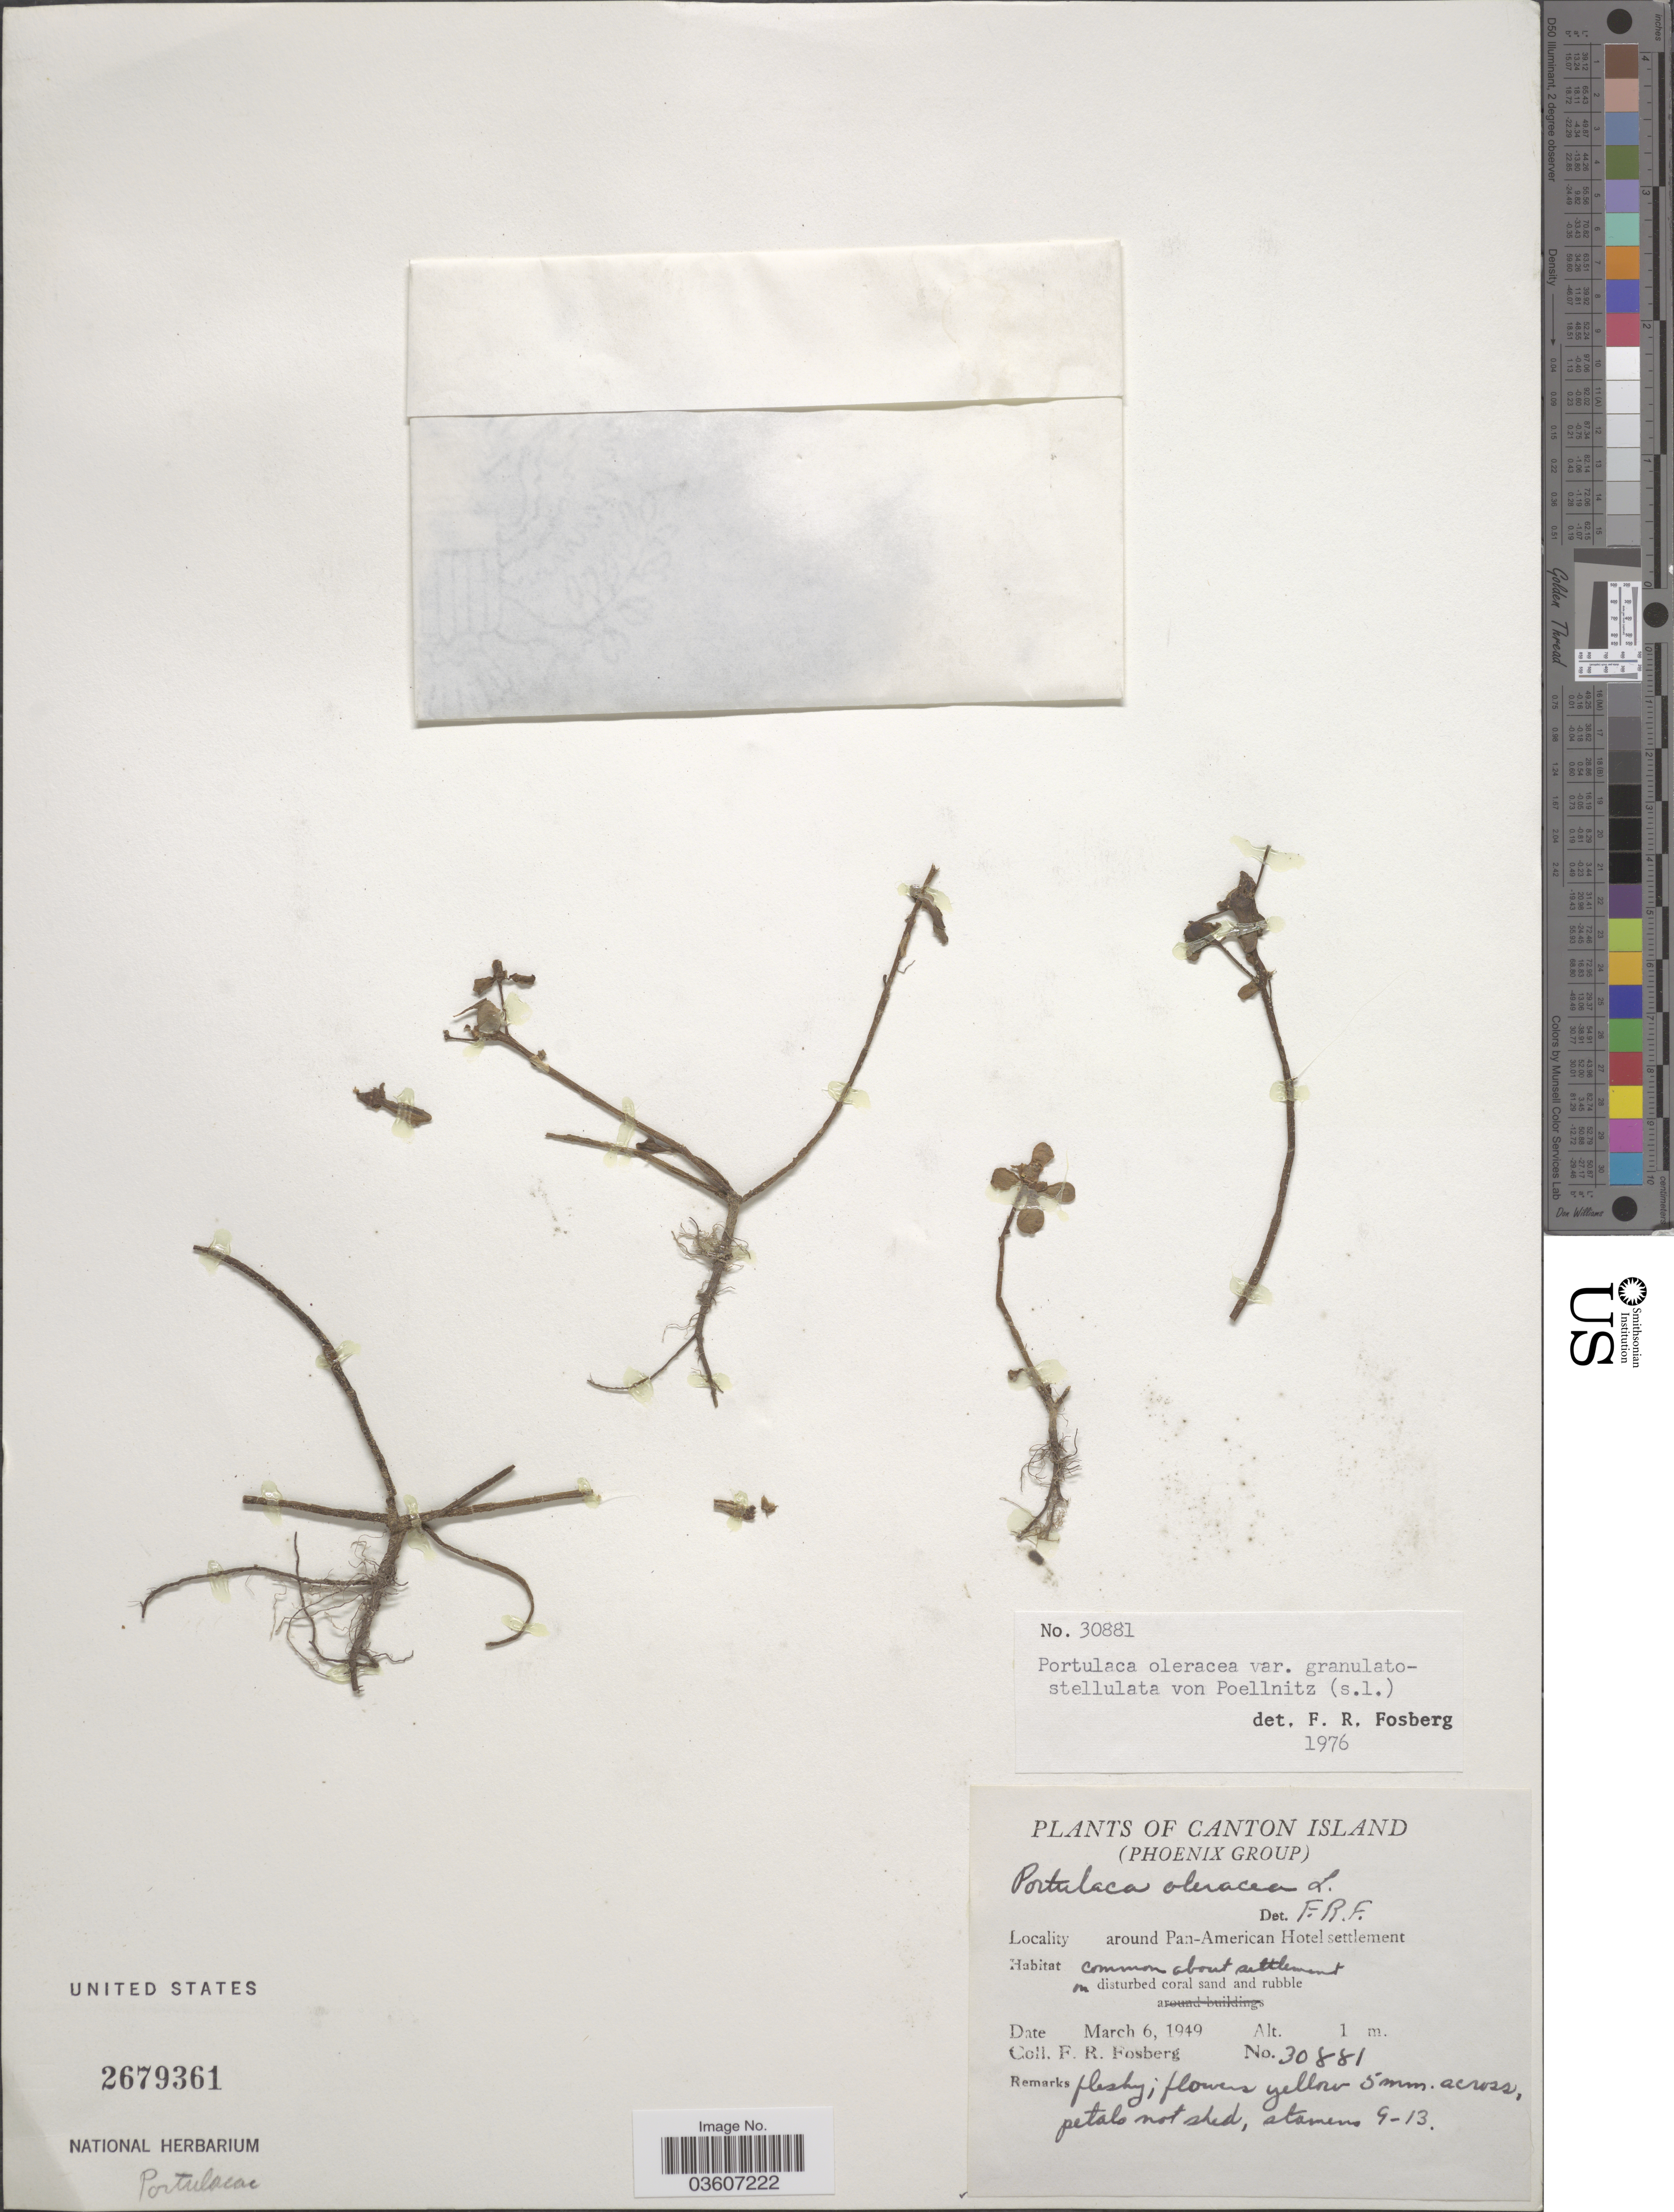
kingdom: Plantae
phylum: Tracheophyta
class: Magnoliopsida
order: Caryophyllales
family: Portulacaceae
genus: Portulaca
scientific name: Portulaca oleracea var. granulatostellulata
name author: Poelln.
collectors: F. R. Fosberg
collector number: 30881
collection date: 1949-03-06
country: Kiribati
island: Kanton [Canton] Atoll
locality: Canton Island. (Phoenix Group). Around Pan-American Hotel settlement.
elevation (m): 1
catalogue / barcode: US 2679361